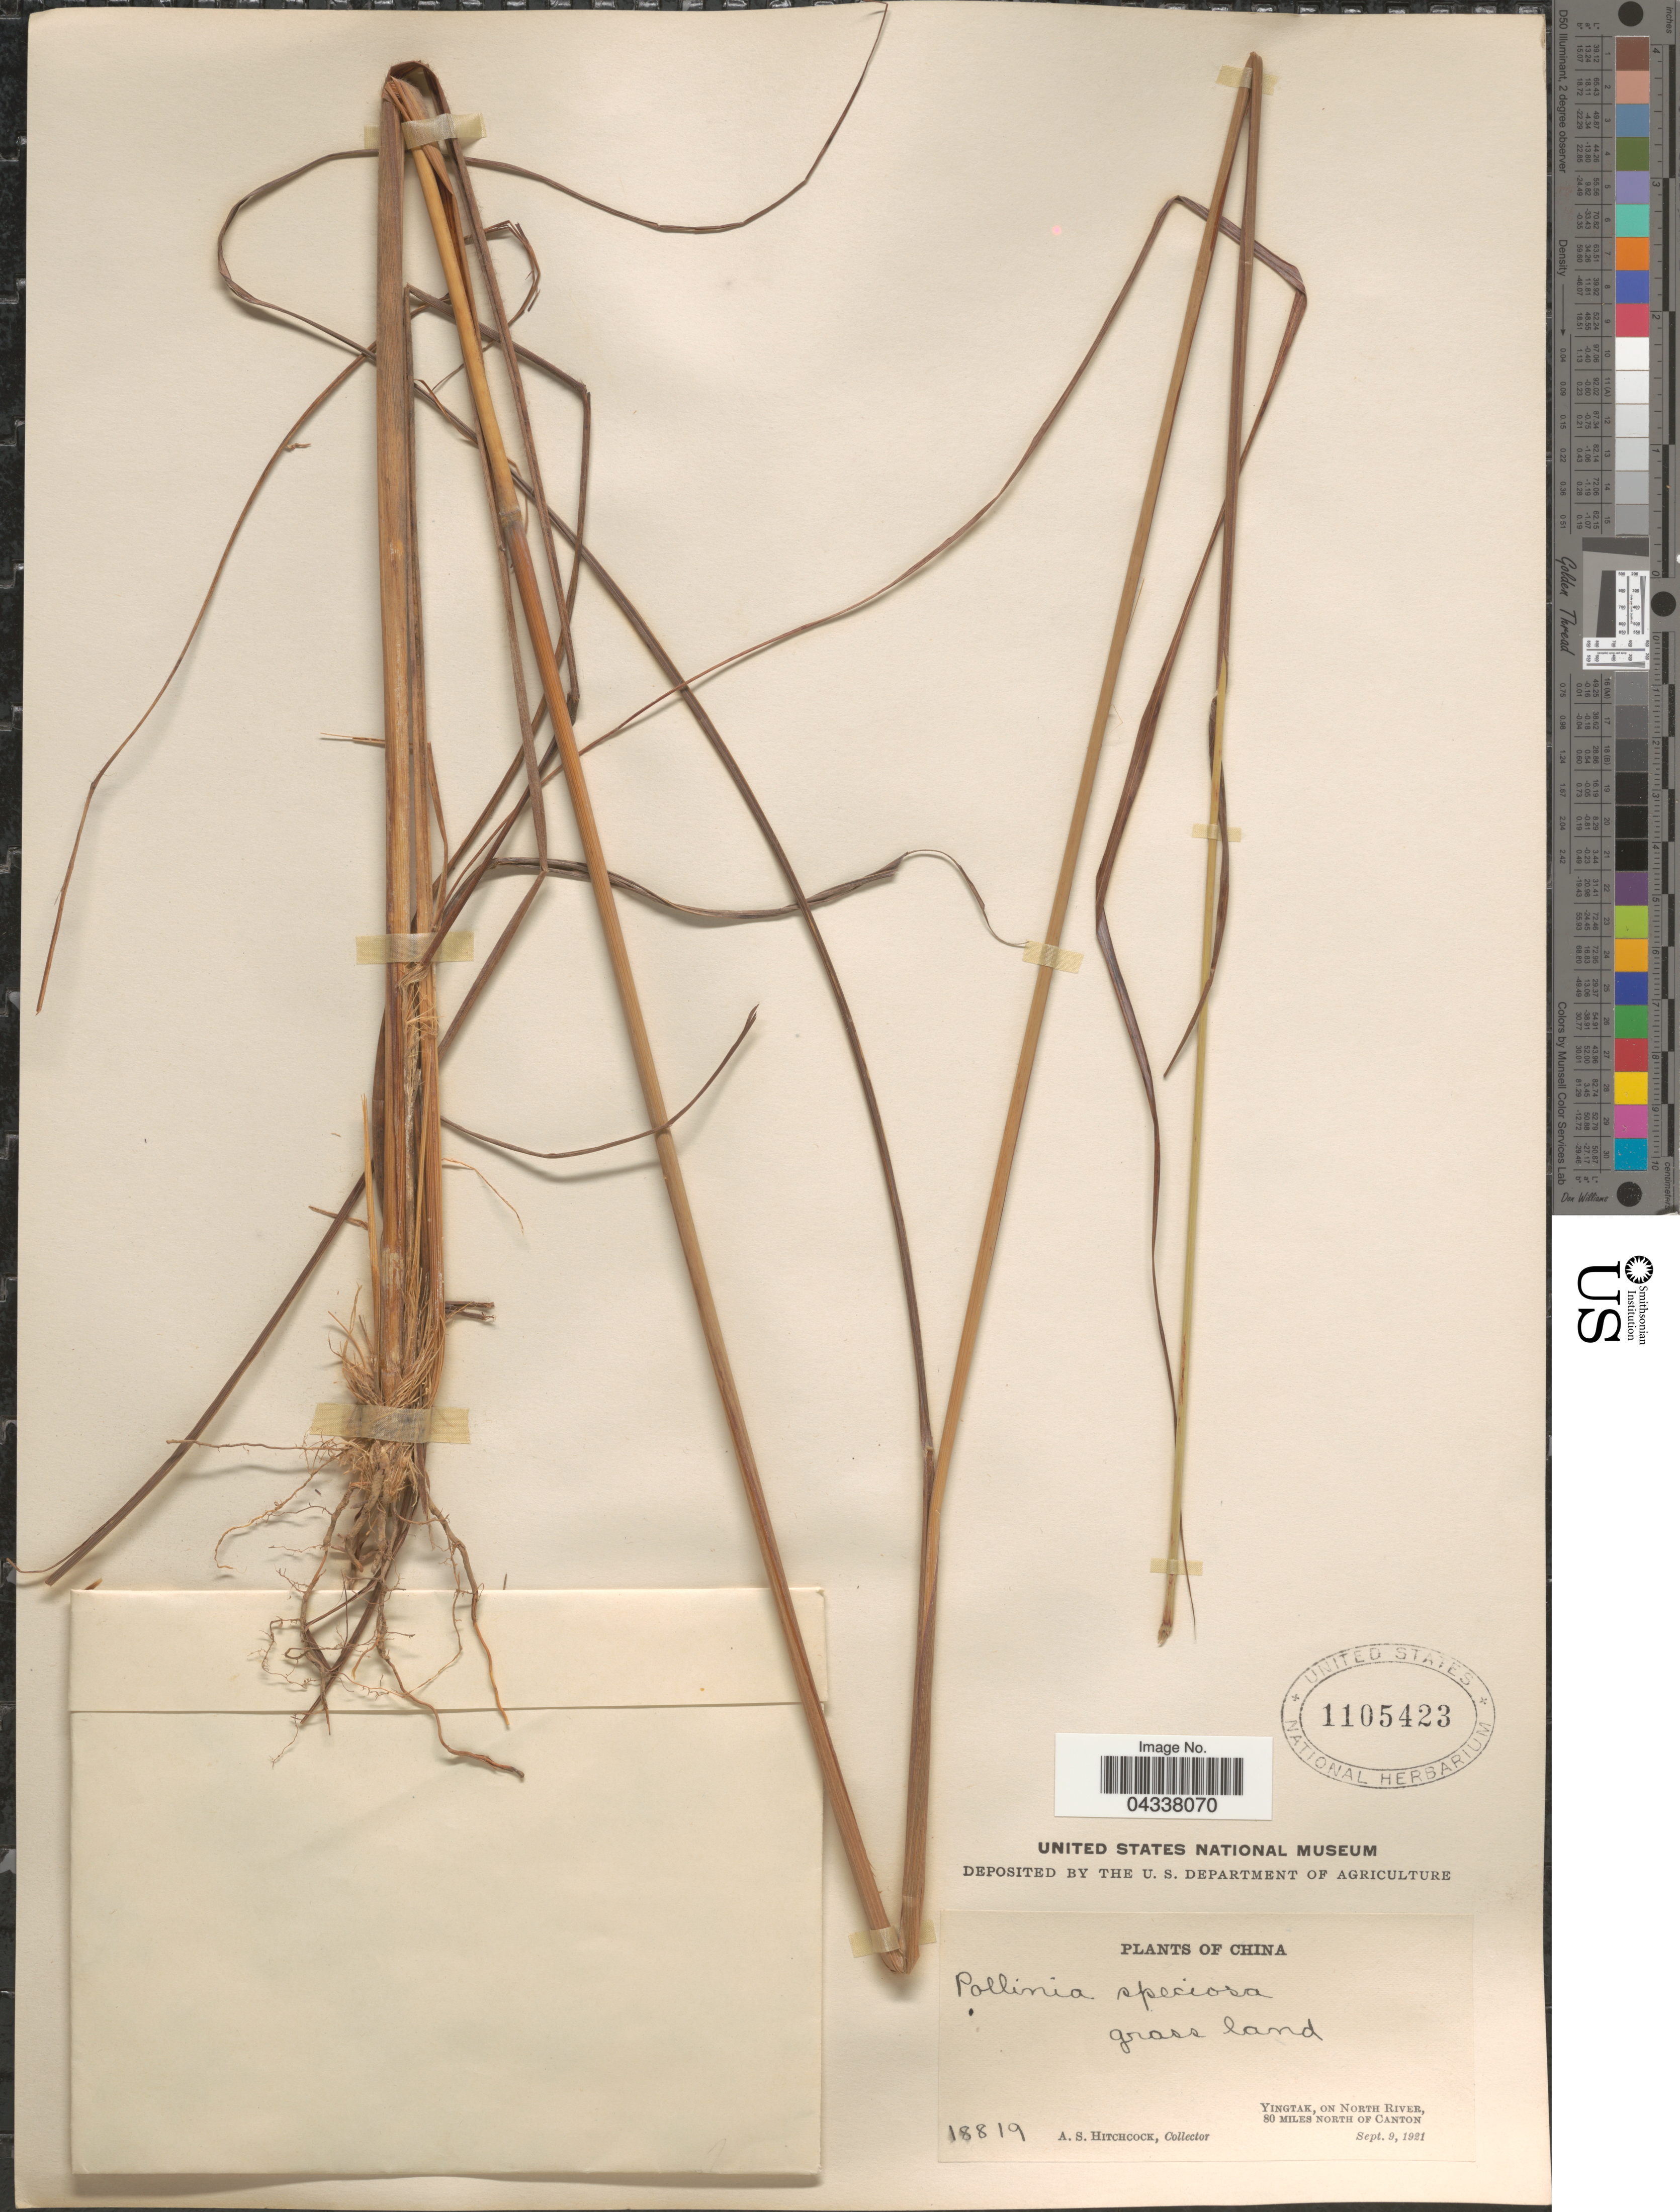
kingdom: Plantae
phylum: Tracheophyta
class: Liliopsida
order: Poales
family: Poaceae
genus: Pseudopogonatherum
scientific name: Pseudopogonatherum speciosum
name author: (Debeaux) Ohwi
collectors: A. S. Hitchcock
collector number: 18819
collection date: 1921-09-09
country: China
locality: Yingtak, on North River, 80 miles North of Canton.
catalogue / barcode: US 1105423